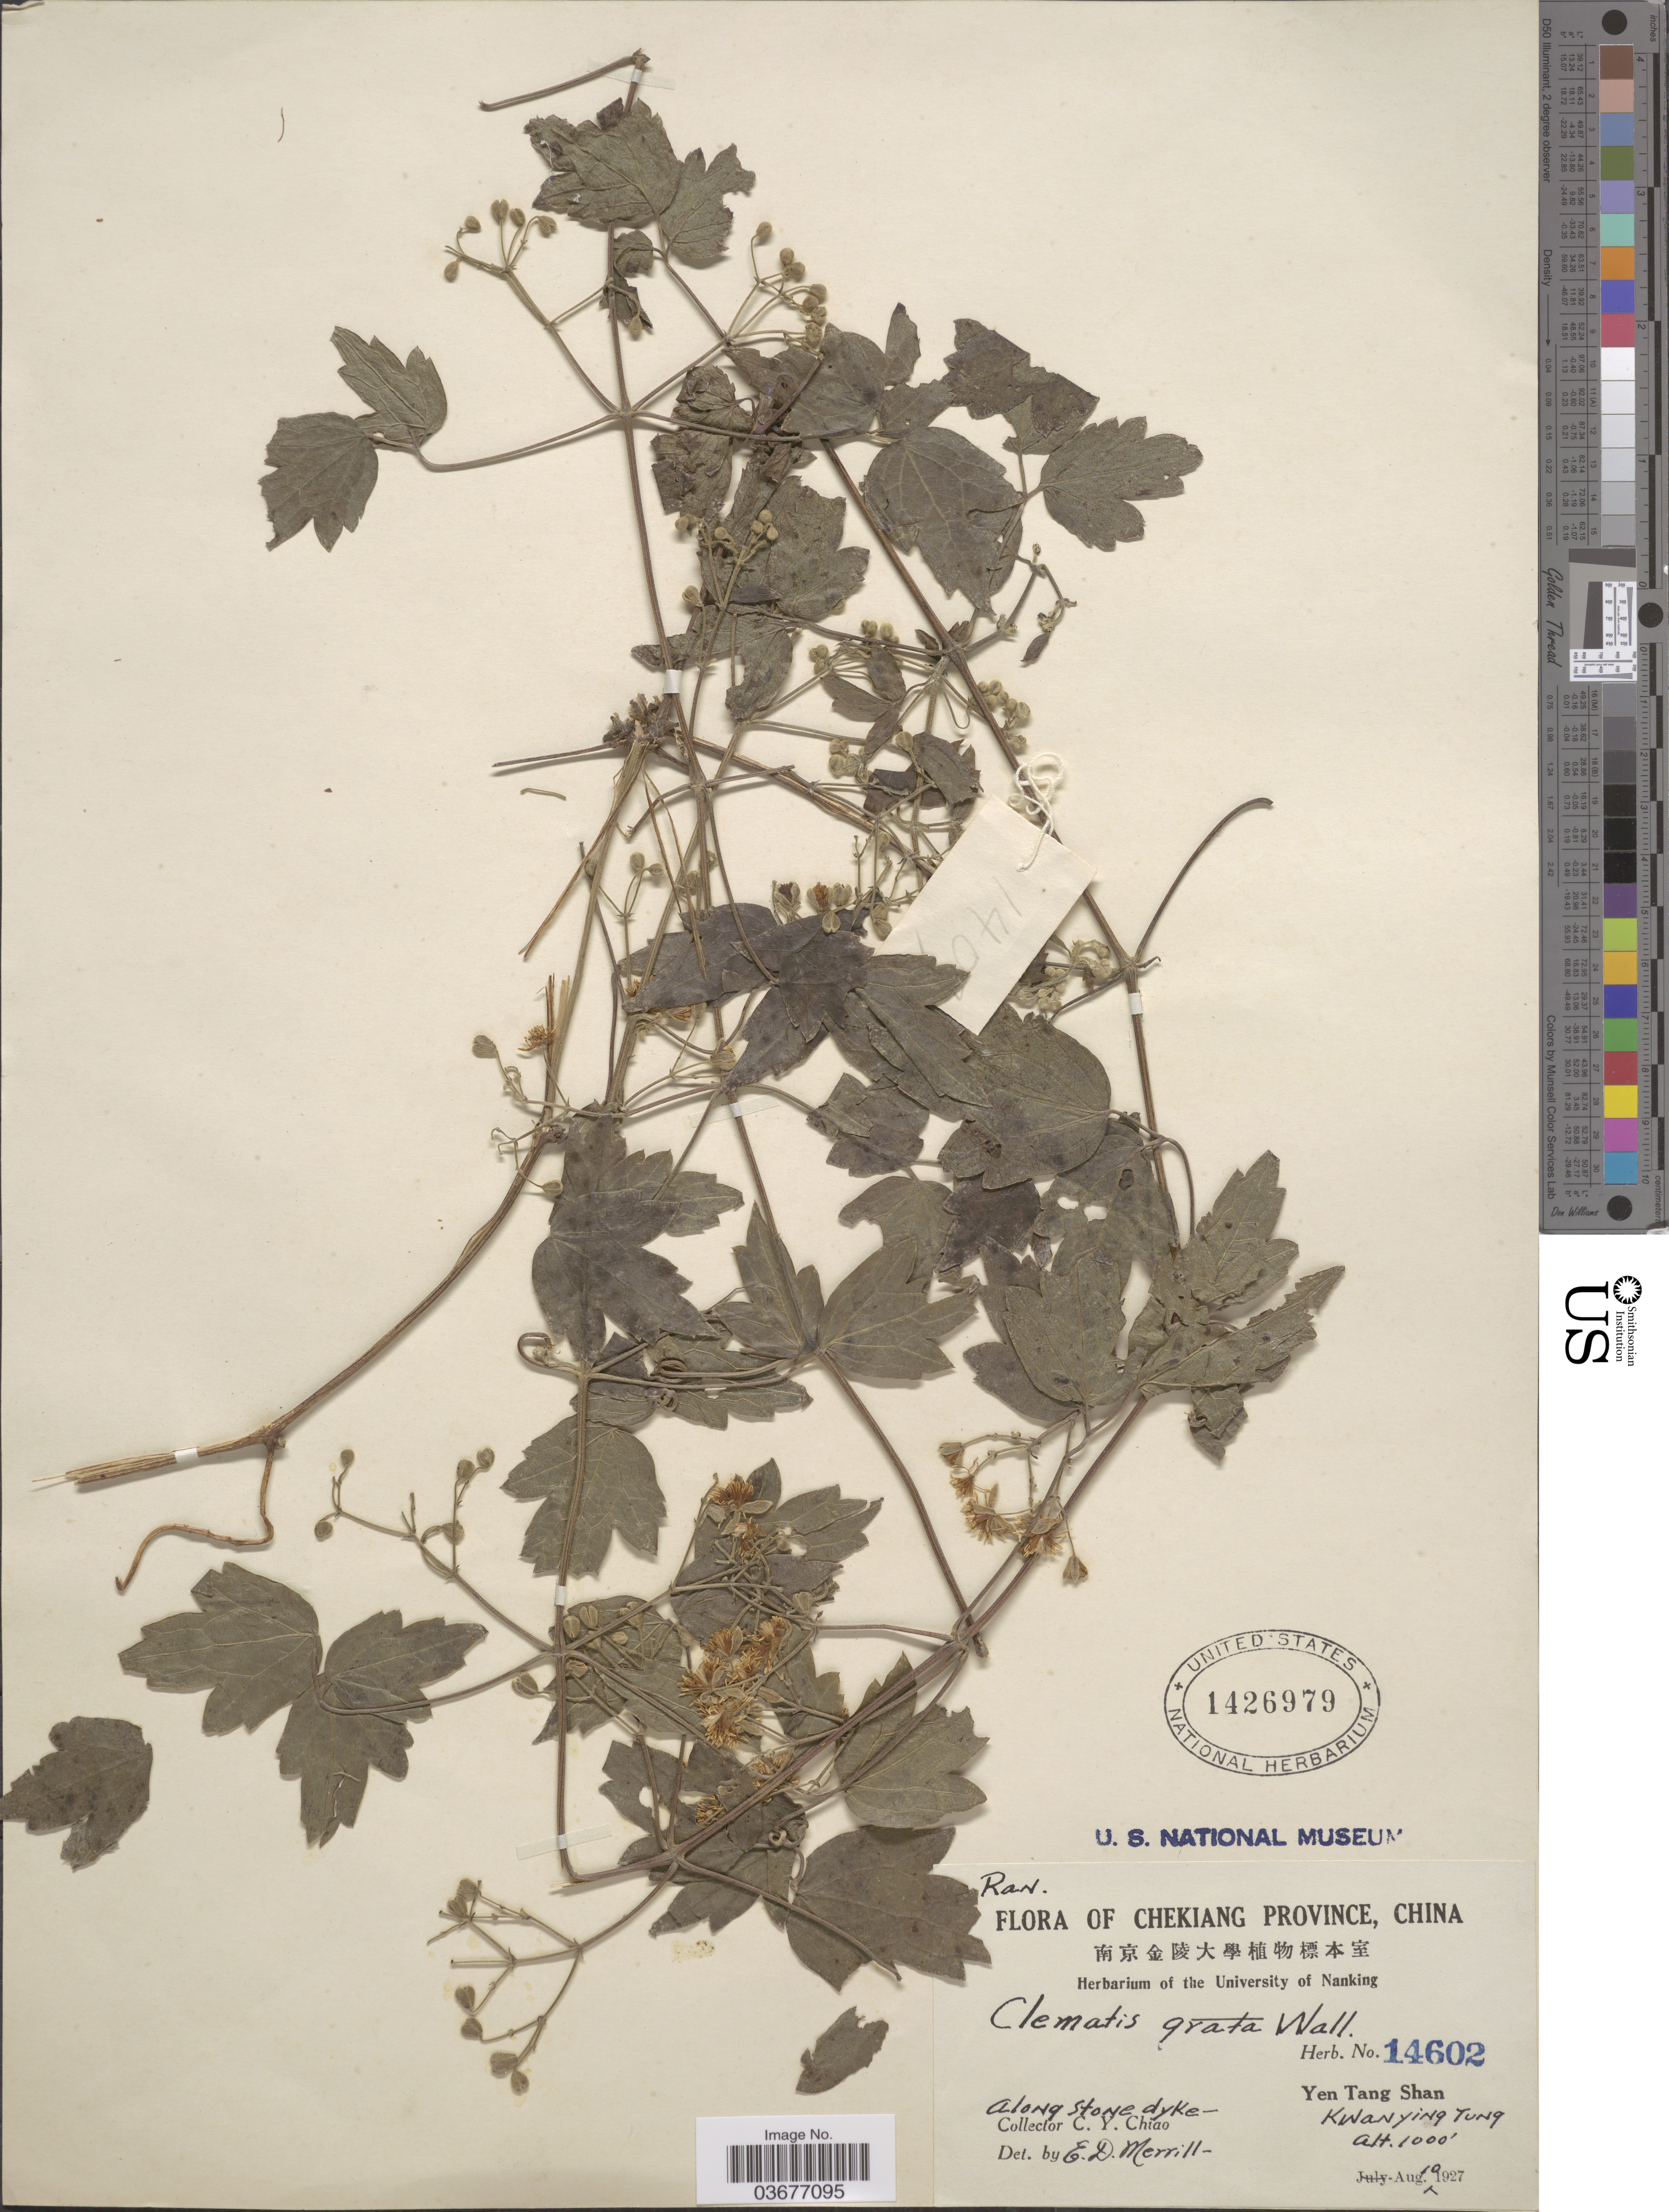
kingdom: Plantae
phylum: Tracheophyta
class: Magnoliopsida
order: Ranunculales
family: Ranunculaceae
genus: Clematis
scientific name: Clematis grata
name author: Wall.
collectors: C. Y. Chiao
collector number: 14602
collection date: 1927-08-10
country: China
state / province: Zhejiang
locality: Chekiang Province. Along stone dyke. Yen Tang Shan. Kwan Ying Tung.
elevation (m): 305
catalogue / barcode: US 1426979